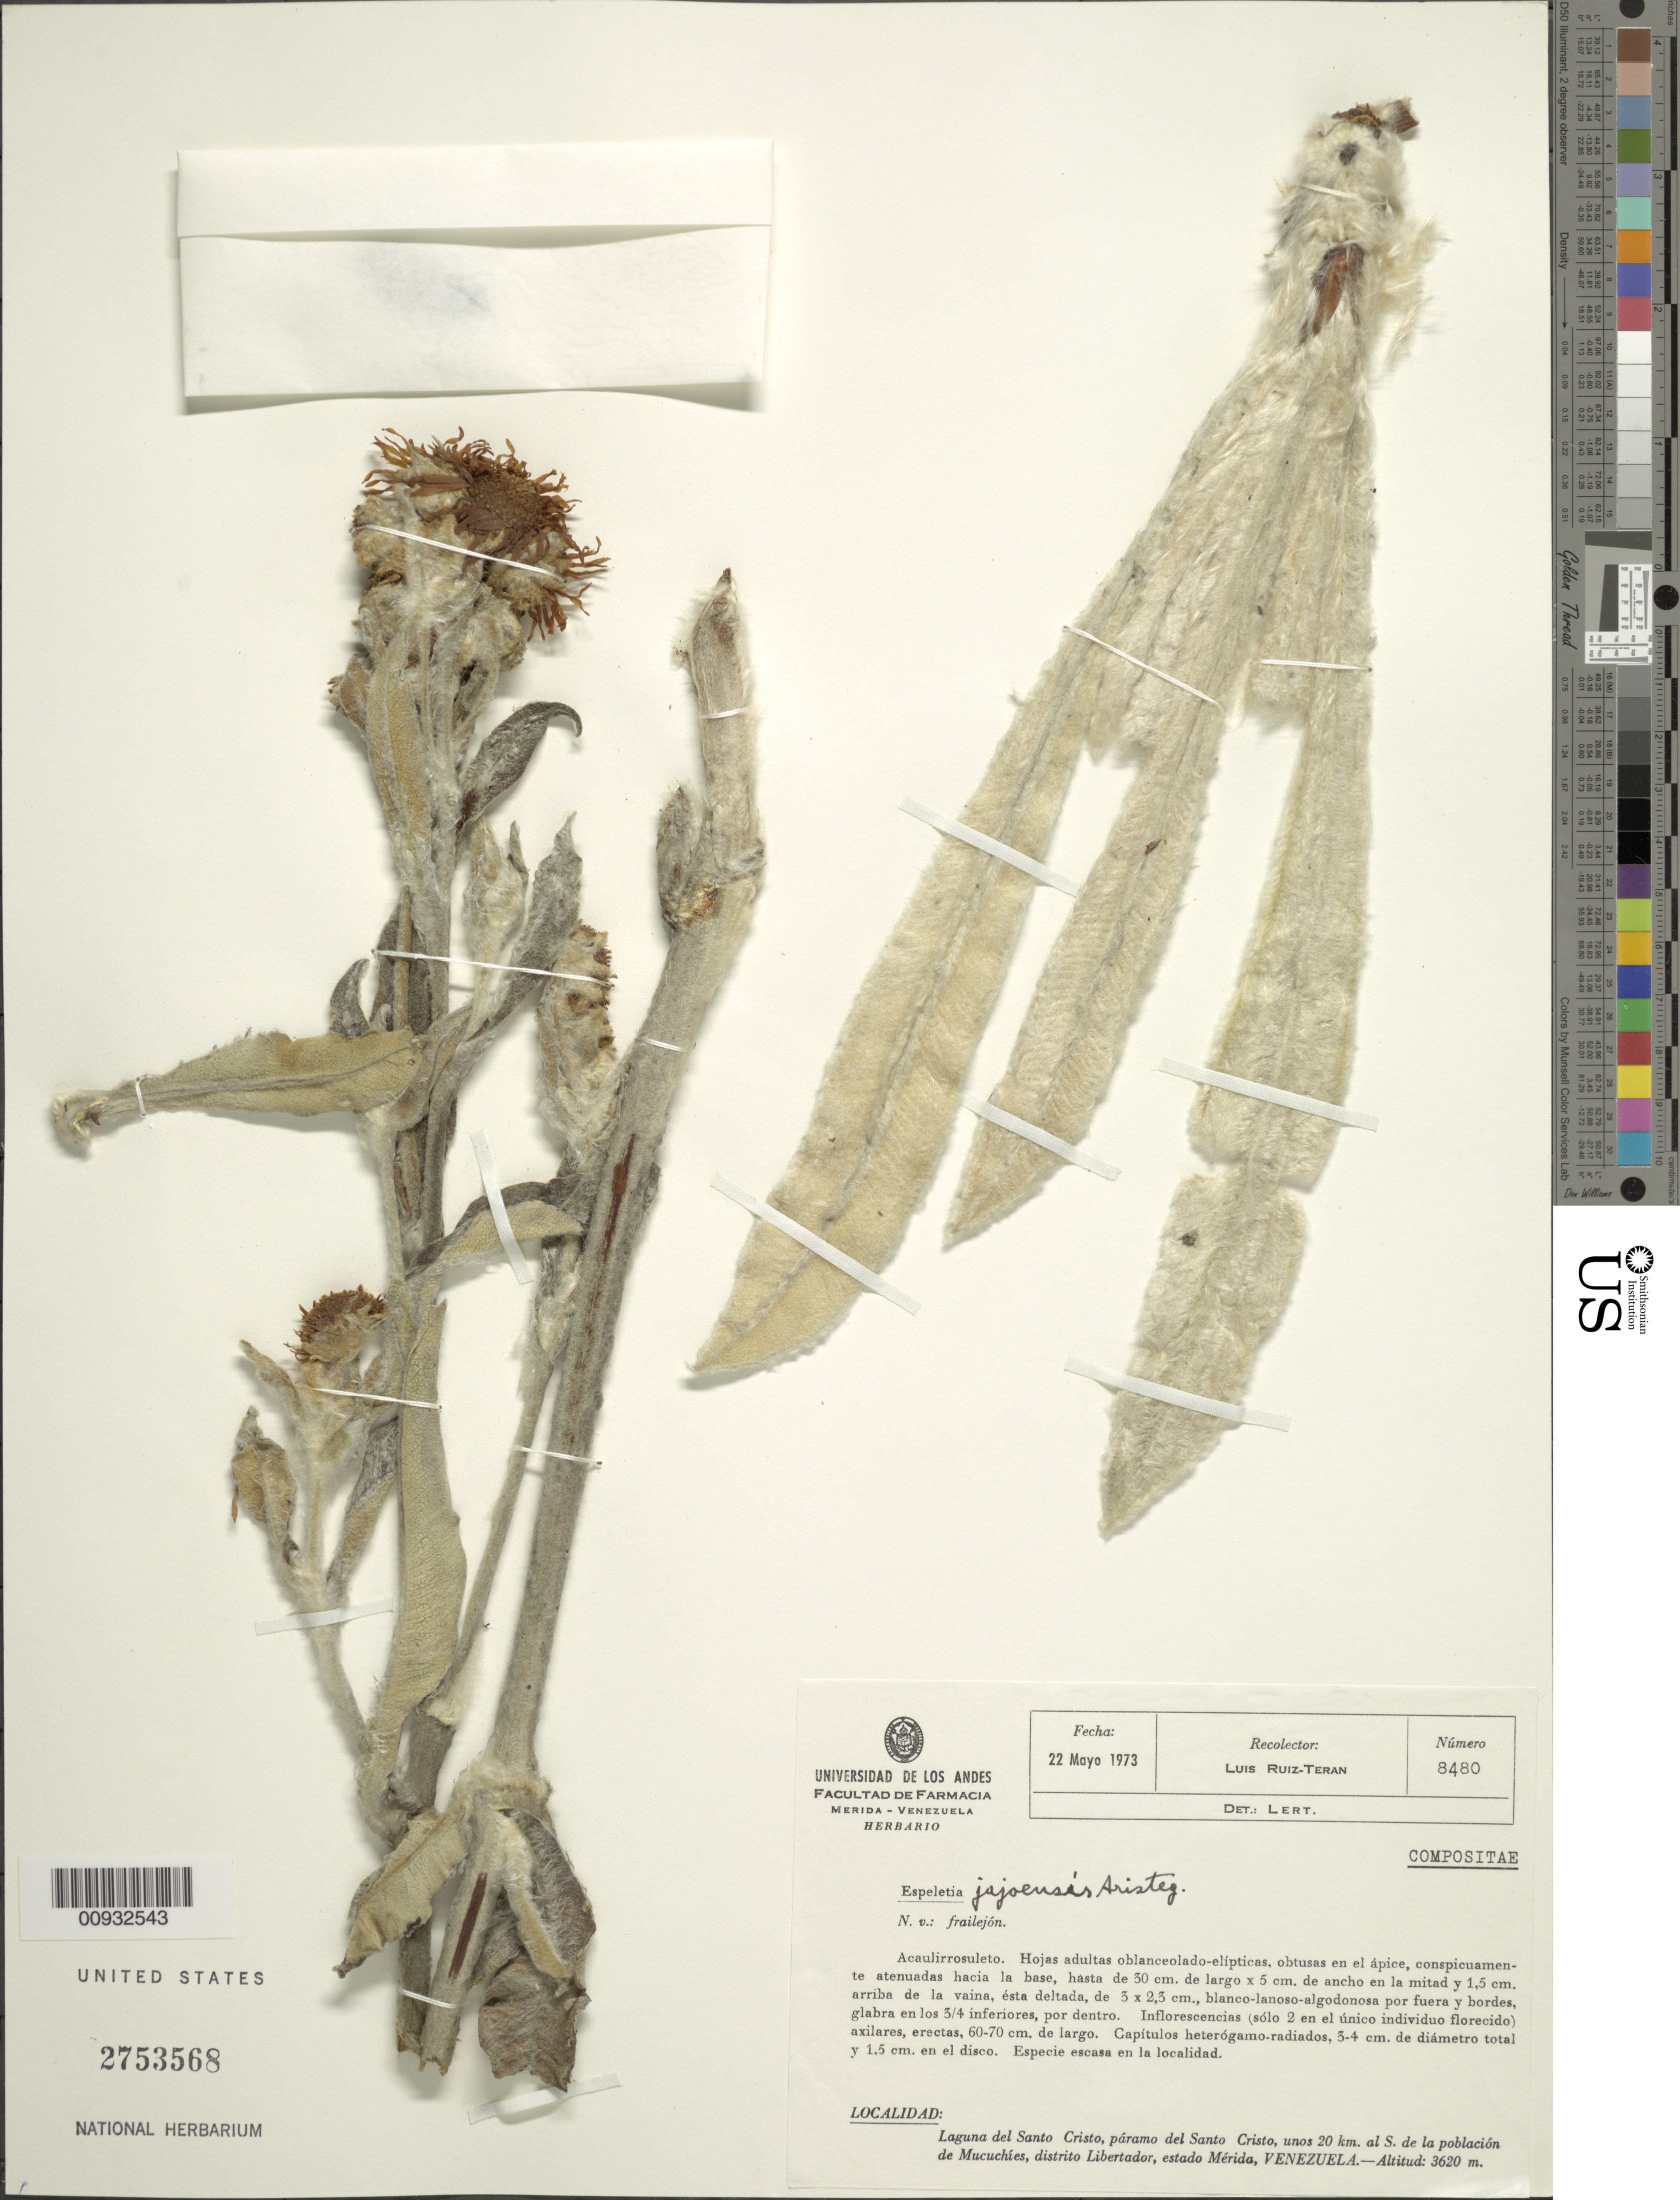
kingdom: Plantae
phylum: Tracheophyta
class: Magnoliopsida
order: Asterales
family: Asteraceae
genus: Espeletia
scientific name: Espeletia jajoensis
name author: Aristeg.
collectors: L. E. Ruíz-Terán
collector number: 8480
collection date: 1973-05-22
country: Venezuela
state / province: Mérida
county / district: Libertador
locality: Páramo del Santo Cristo. Laguna del Santo Cristo, P. del Santo Cristo, unos 20 km al S de la población de Mucuchíes, distrito Libertador.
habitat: Especie escasa en la localidad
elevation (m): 3620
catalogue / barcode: US 2753568